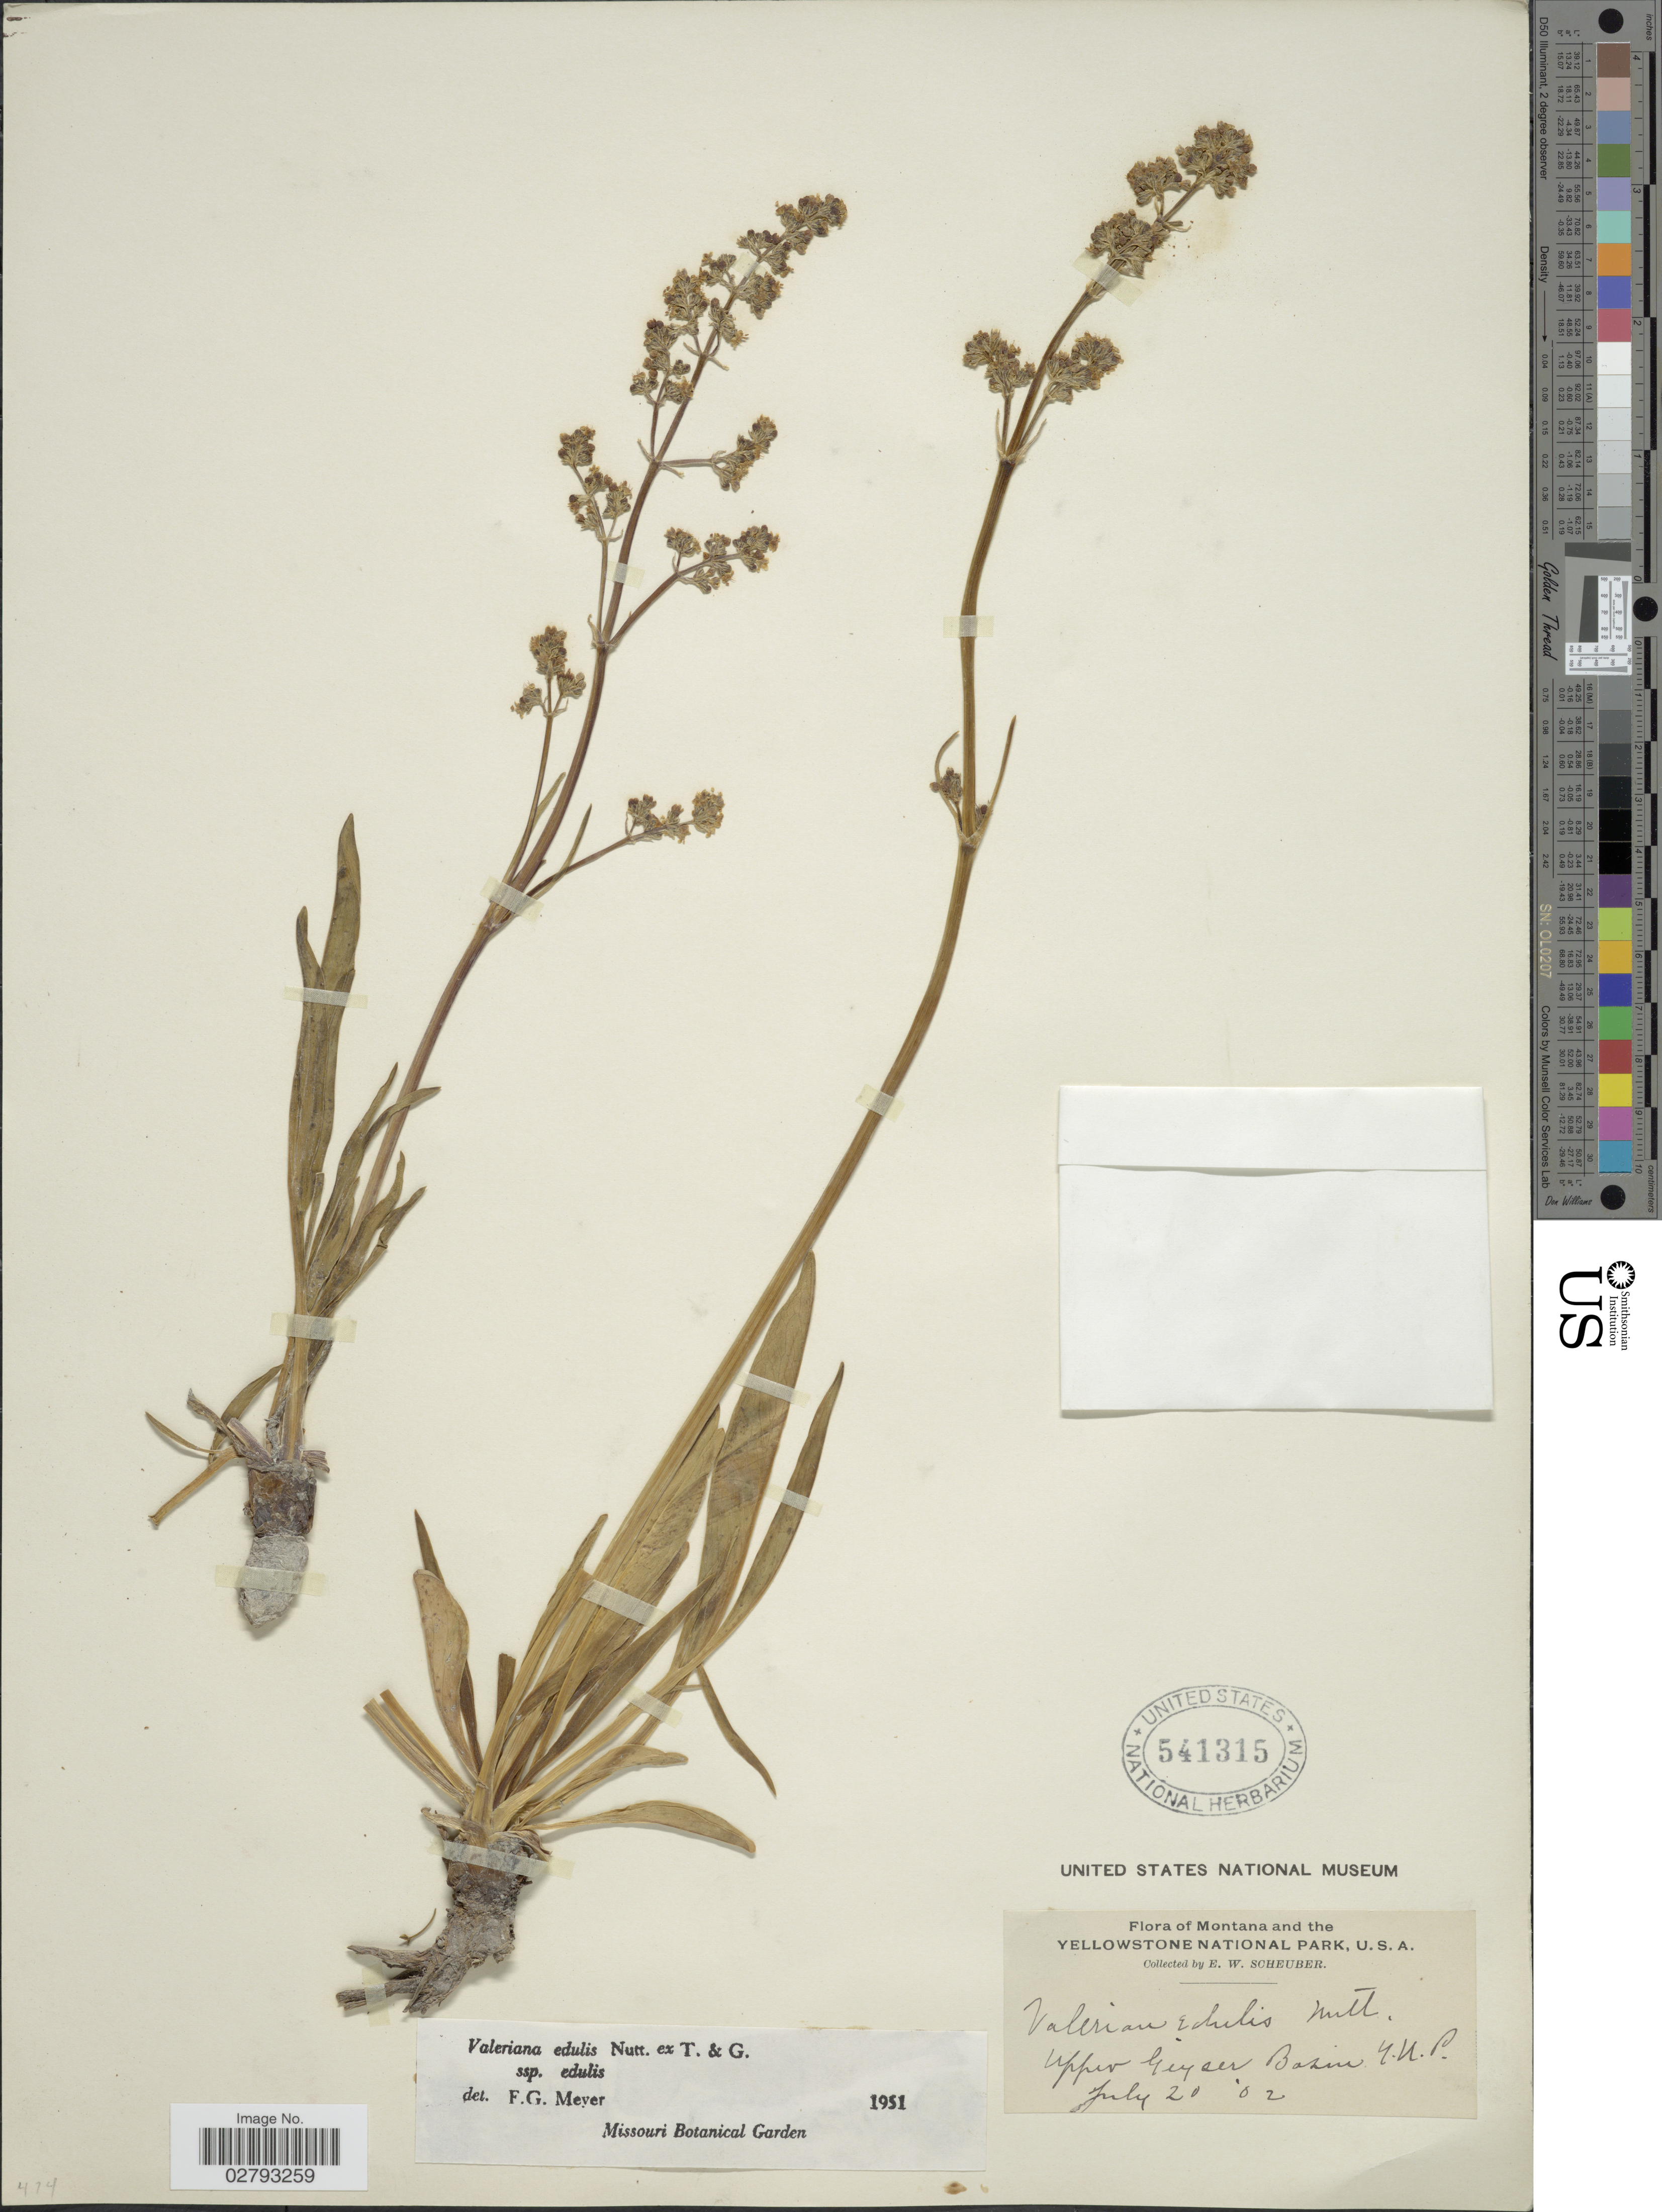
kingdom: Plantae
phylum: Tracheophyta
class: Magnoliopsida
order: Dipsacales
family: Caprifoliaceae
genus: Valeriana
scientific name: Valeriana edulis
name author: Nutt.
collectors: E. Scheuber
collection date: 1902-07-20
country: United States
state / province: Montana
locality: The Yellowstone National Park, Upper Geyser Basin, Y.N.P.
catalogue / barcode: US 541315